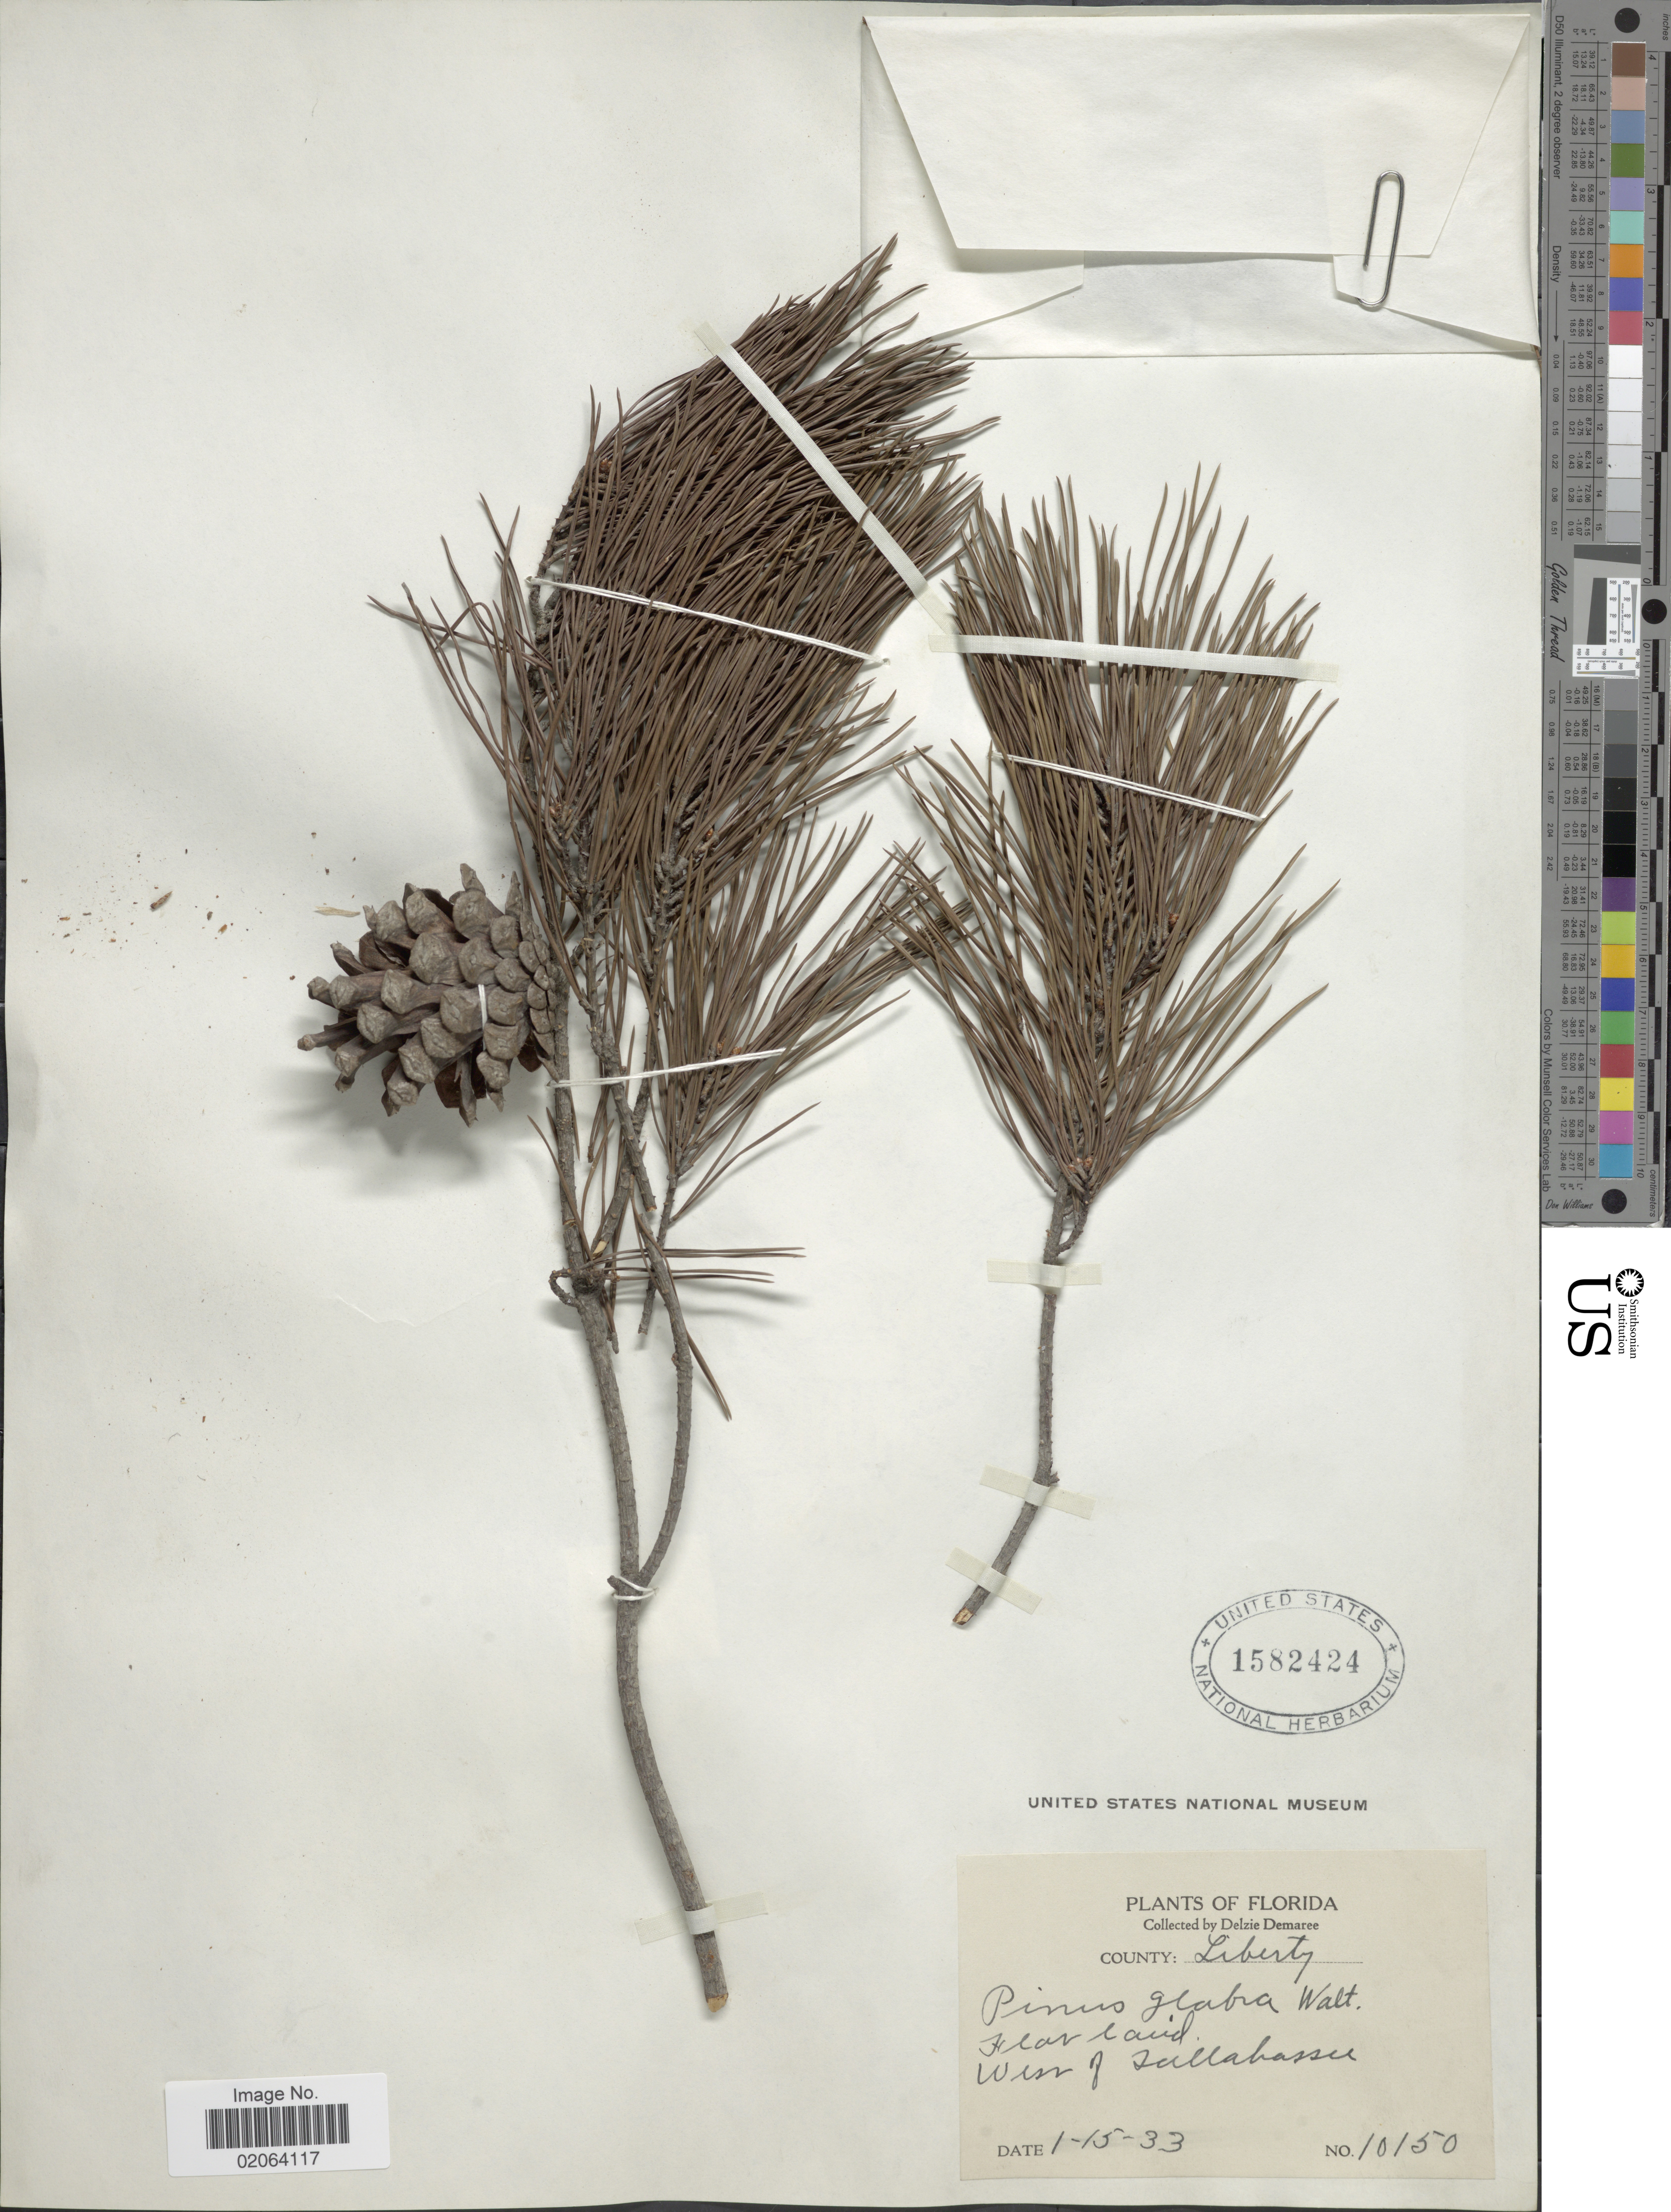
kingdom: Plantae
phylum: Tracheophyta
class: Pinopsida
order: Pinales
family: Pinaceae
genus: Pinus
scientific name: Pinus glabra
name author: Walter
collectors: D. Demaree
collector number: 10150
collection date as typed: Transcribed d/m/y: 15/1/33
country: United States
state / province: Florida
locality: West of Tallahassee. COunty Liberty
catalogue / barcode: US 1582424